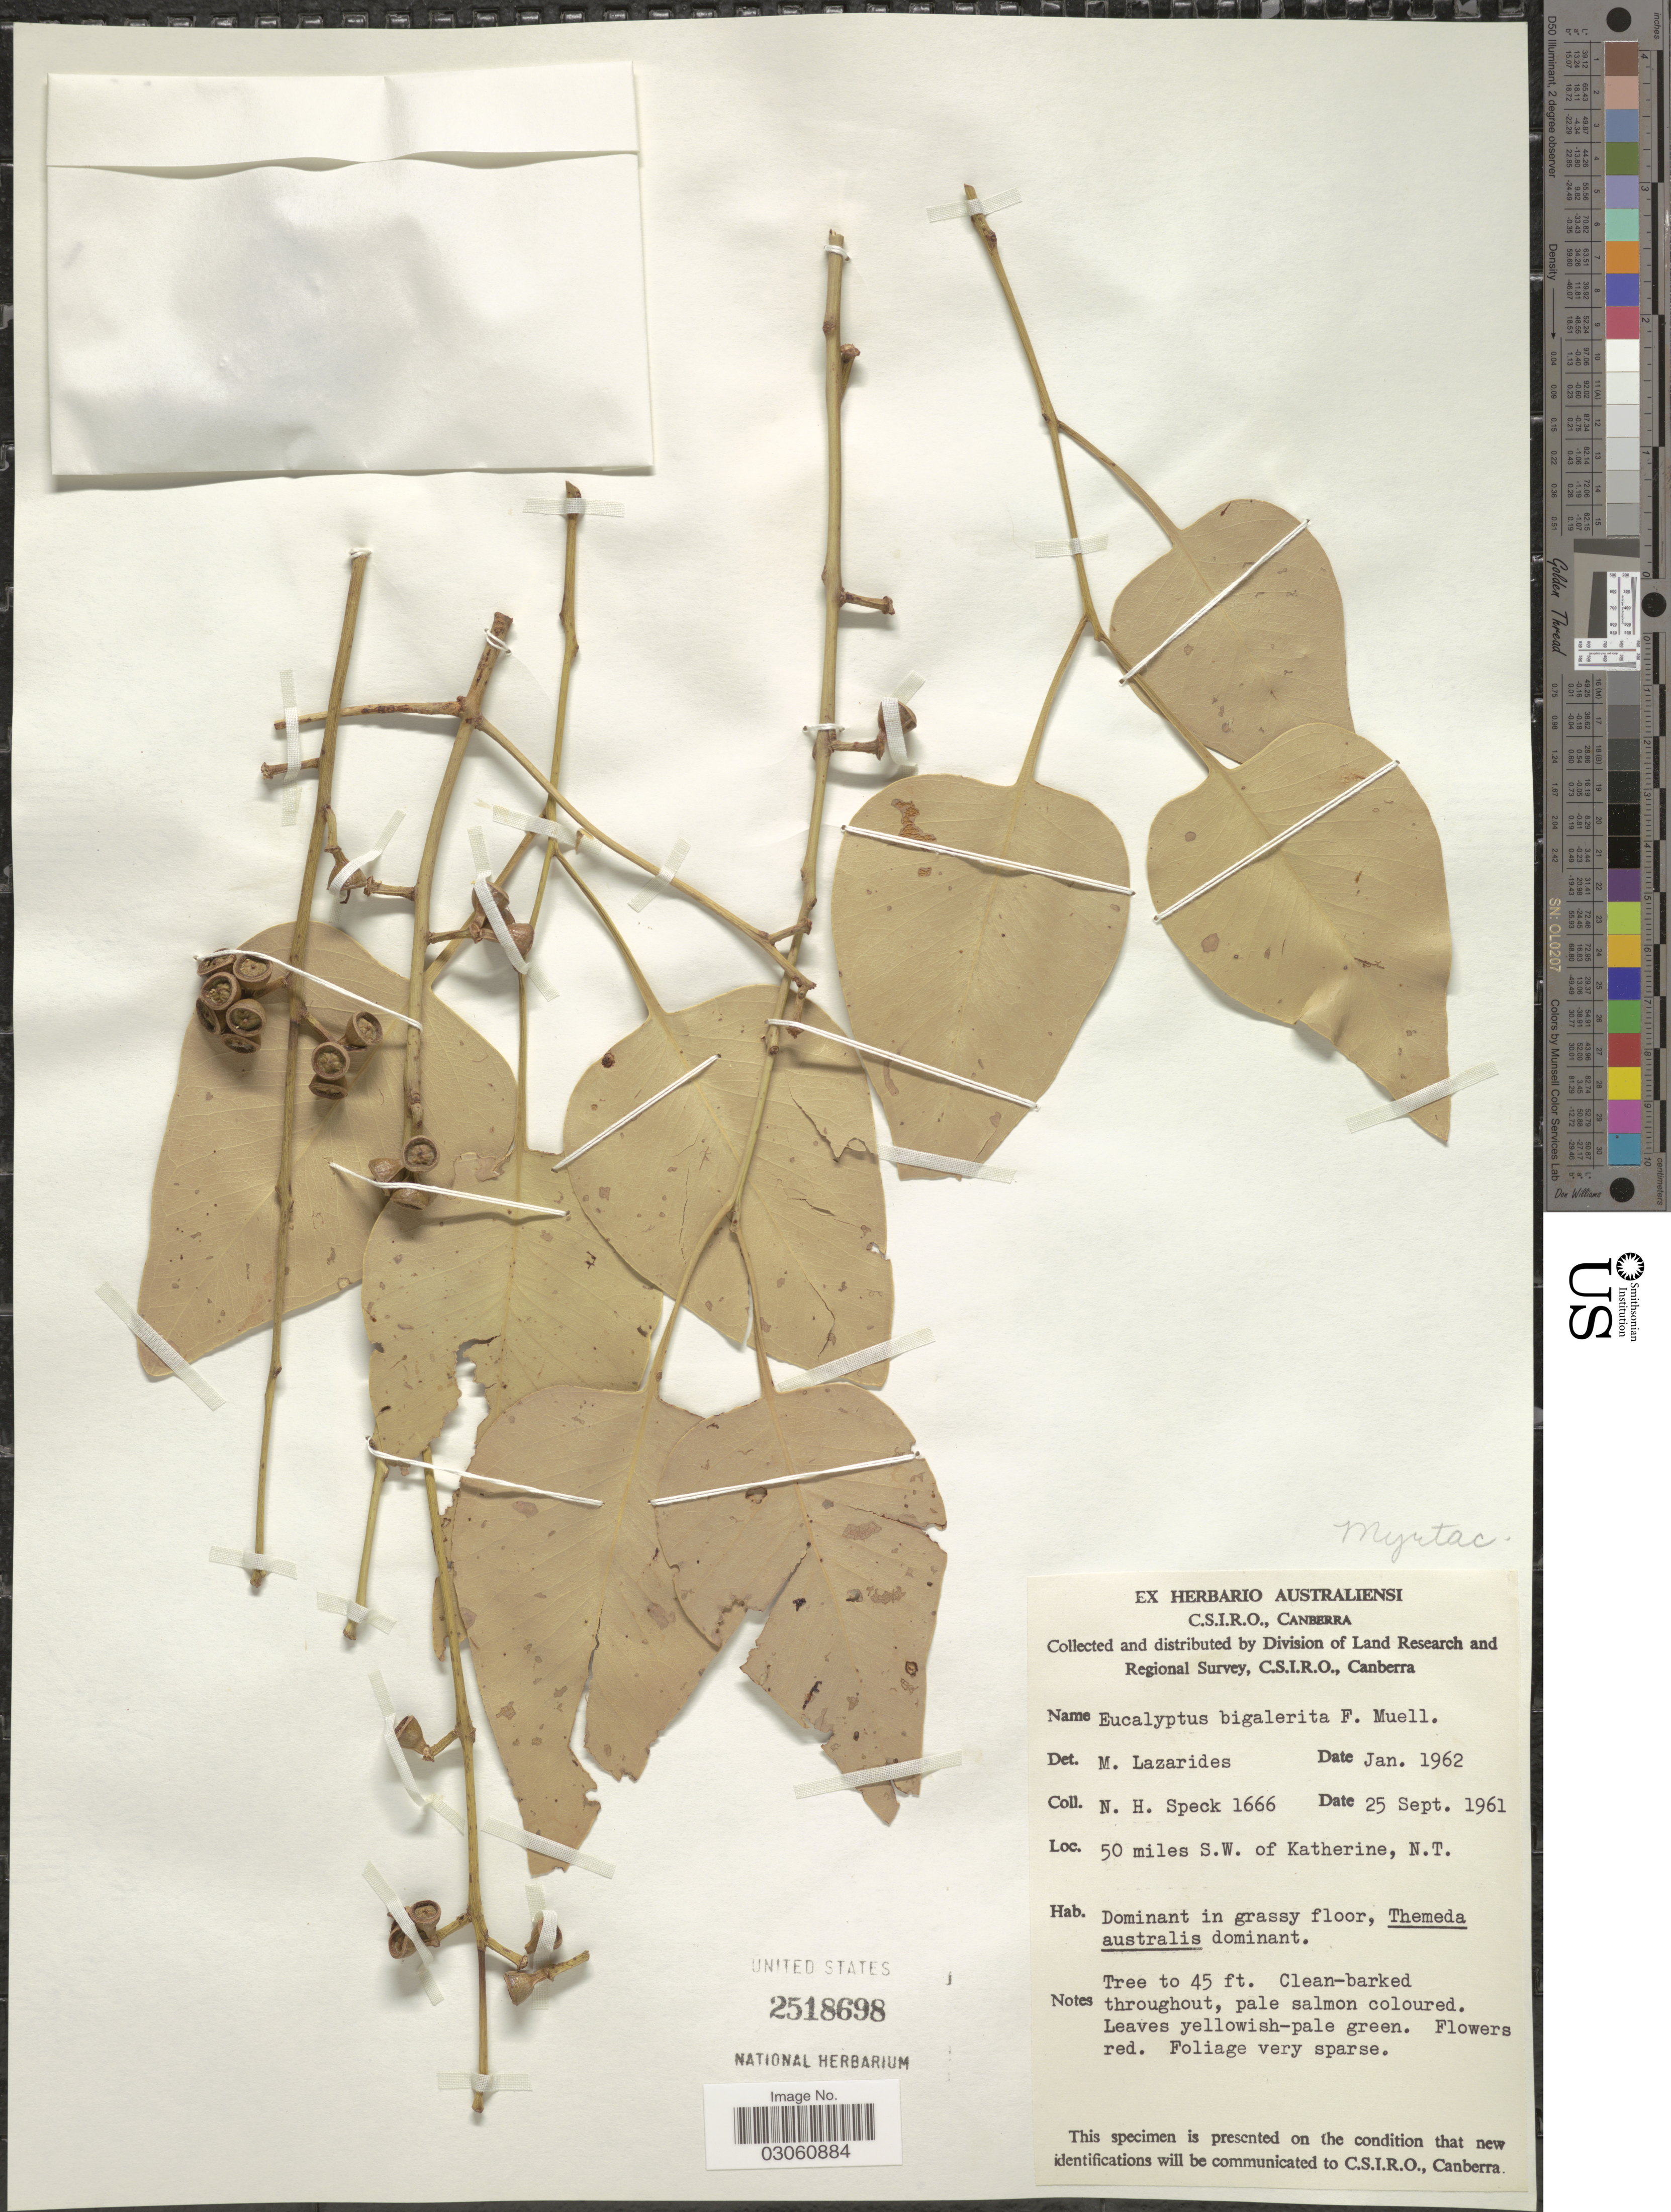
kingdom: Plantae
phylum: Tracheophyta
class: Magnoliopsida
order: Myrtales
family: Myrtaceae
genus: Eucalyptus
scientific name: Eucalyptus bigalerita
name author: F. Muell.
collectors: N. Speck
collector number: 1666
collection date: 1961-09-25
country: Australia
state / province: Northern Territory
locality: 50 miles S.W. of Katherine, N.T.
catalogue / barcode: US 2518698